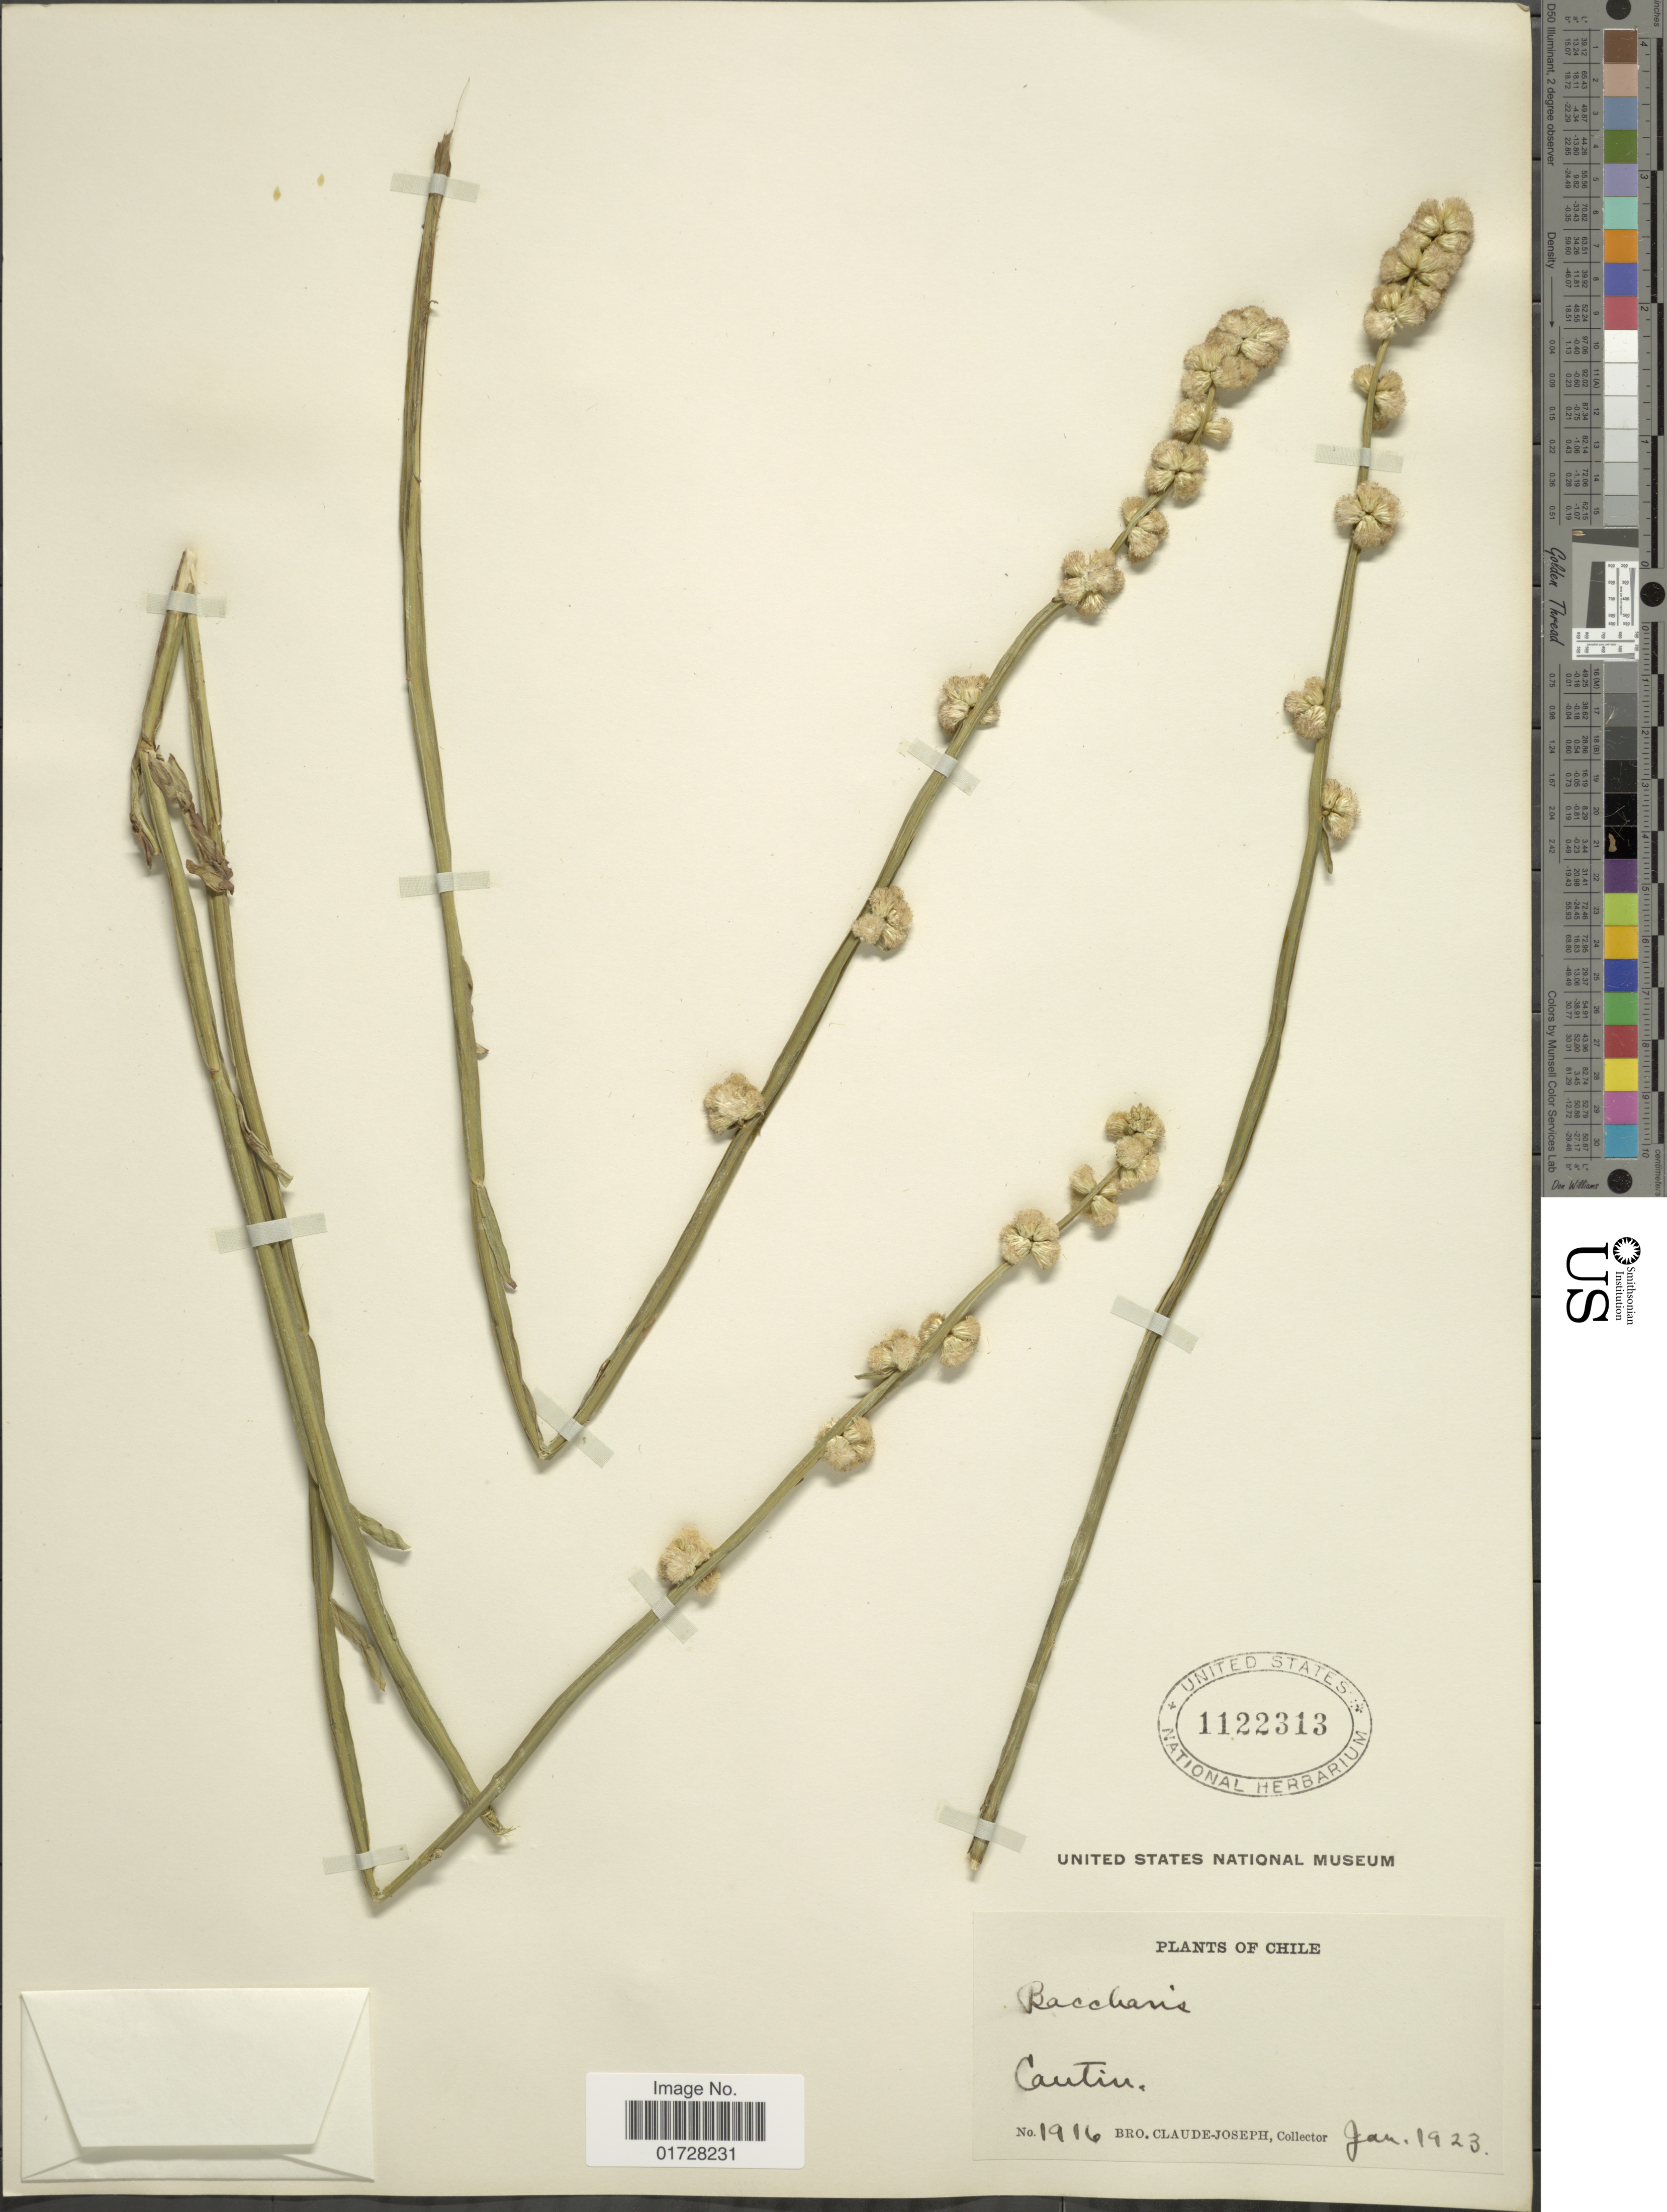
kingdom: Plantae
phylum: Tracheophyta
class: Magnoliopsida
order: Asterales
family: Asteraceae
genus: Baccharis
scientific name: Baccharis sagittalis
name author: (Less.) DC.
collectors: Bro. Claude-Joseph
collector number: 1916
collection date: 1923-01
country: Chile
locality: Cautin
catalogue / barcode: US 1122313